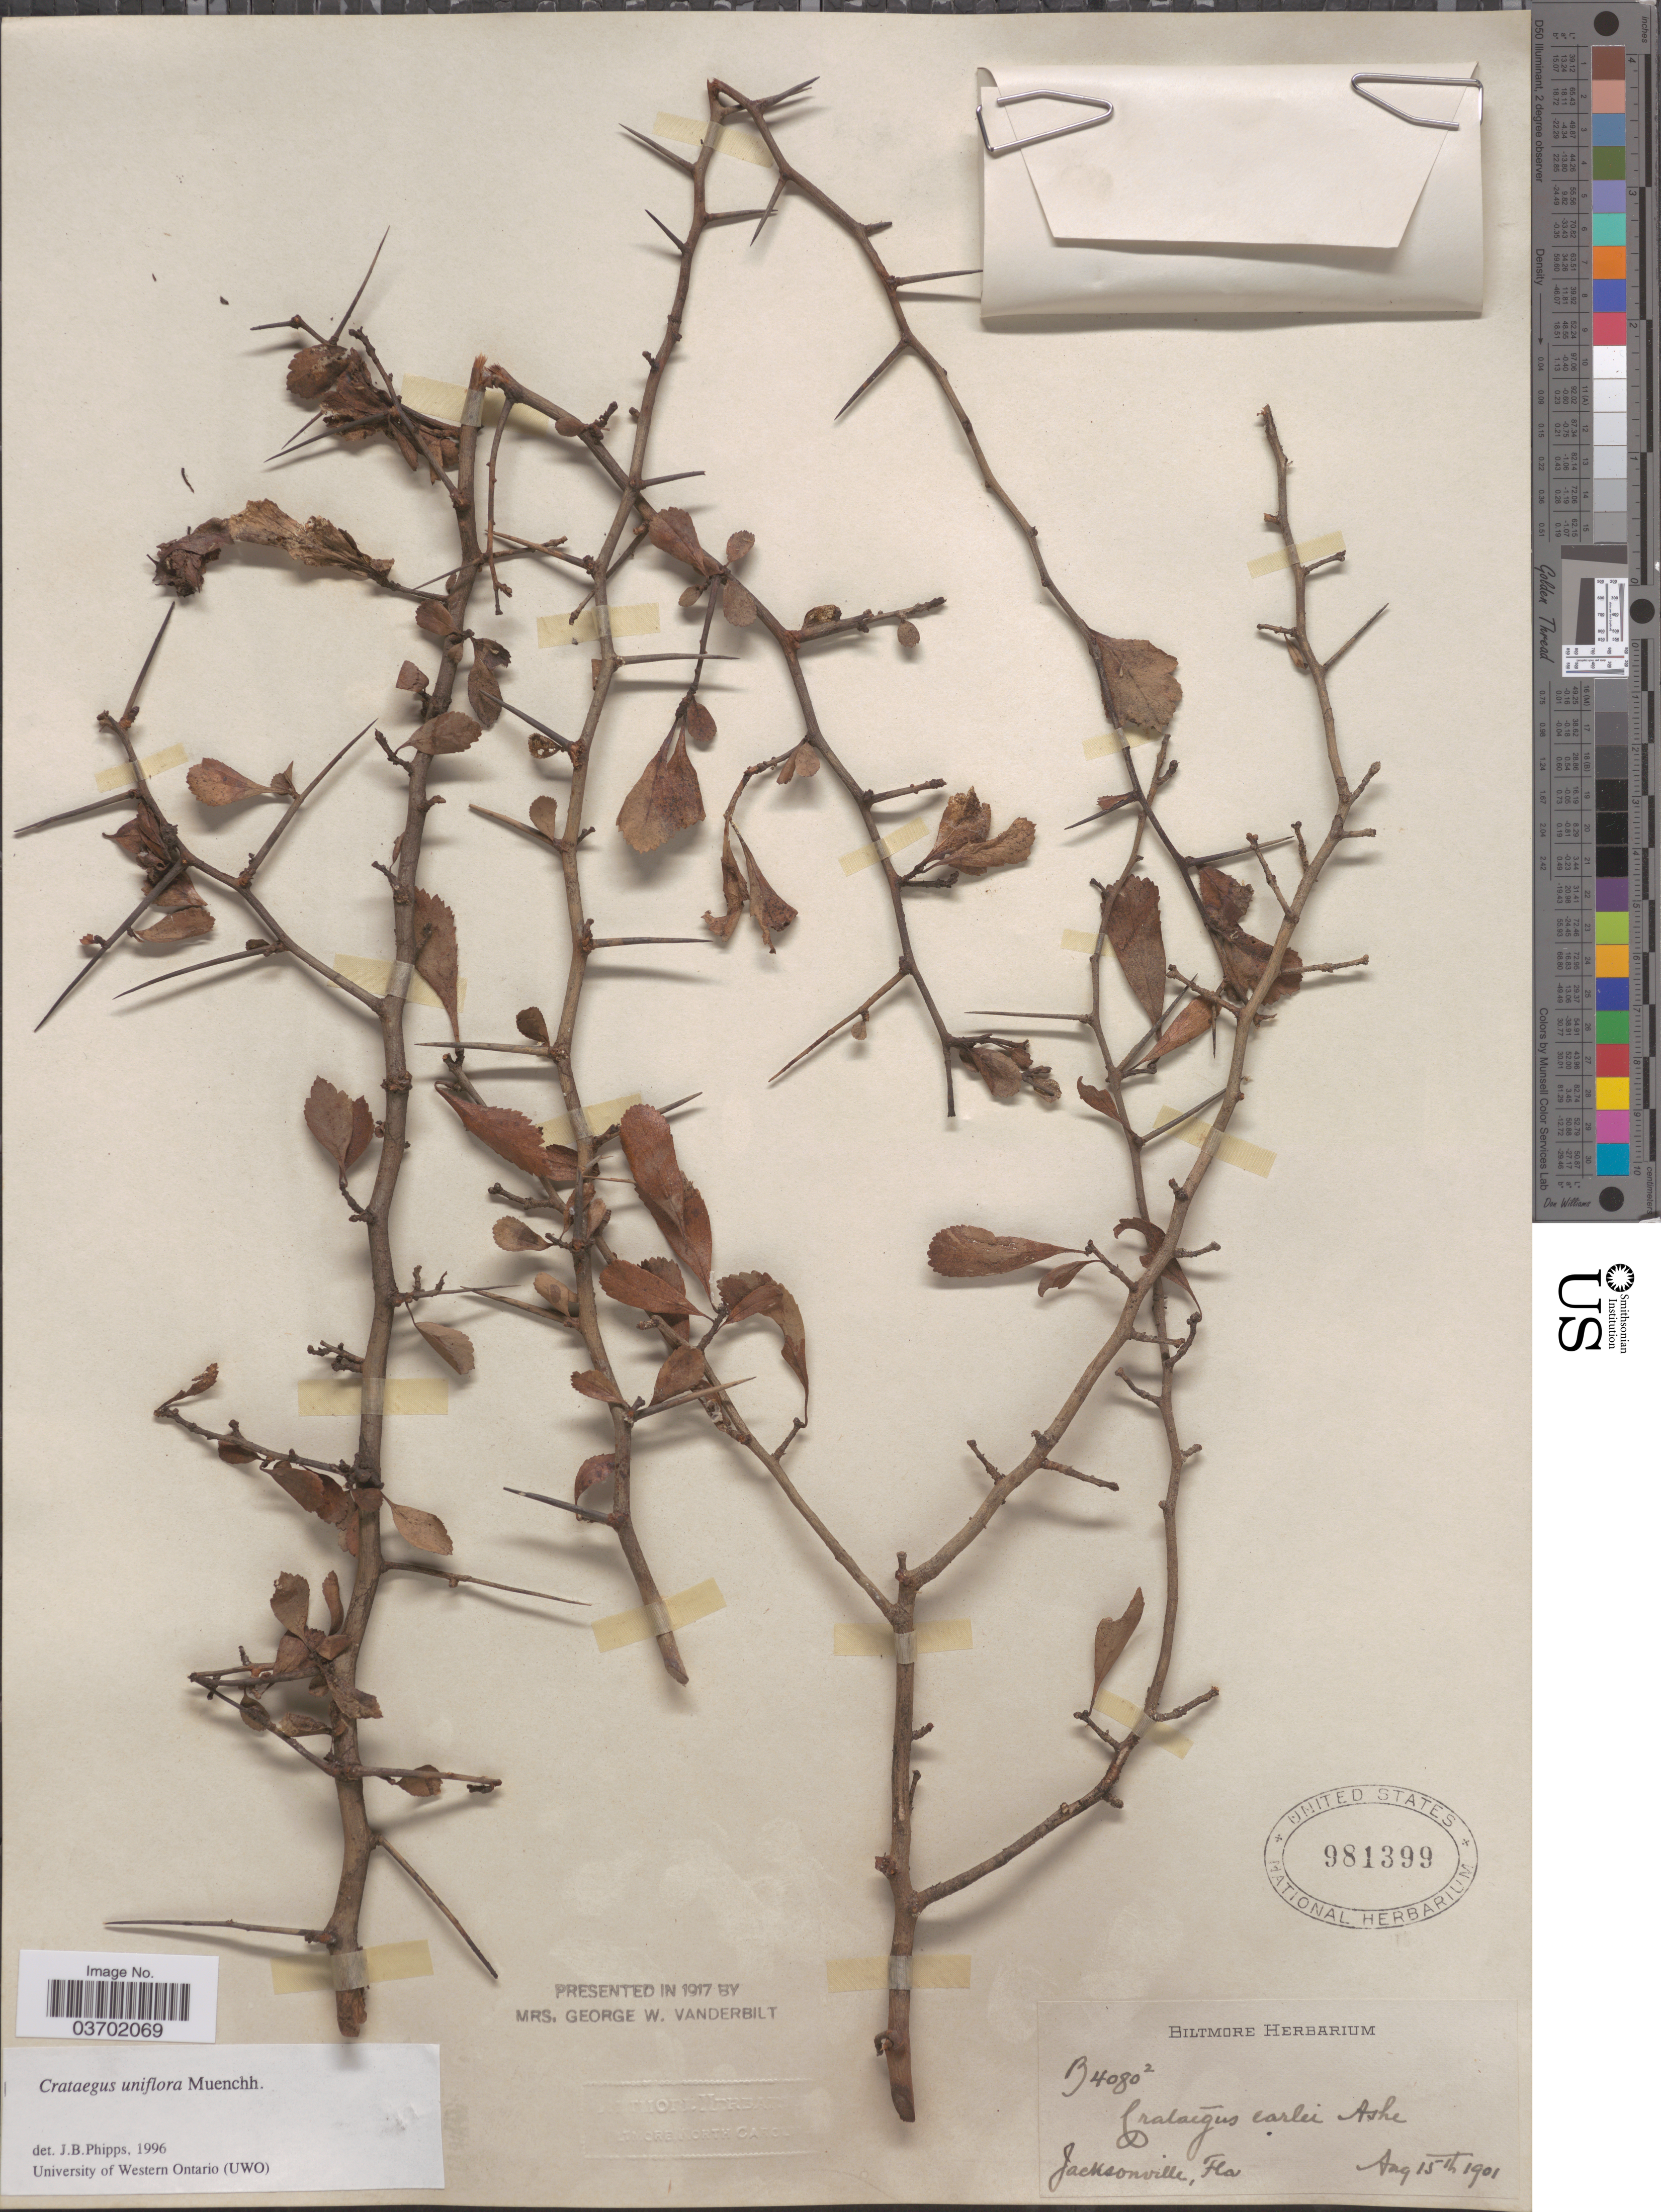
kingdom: Plantae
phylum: Tracheophyta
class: Magnoliopsida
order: Rosales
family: Rosaceae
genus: Crataegus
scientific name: Crataegus uniflora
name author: Münchh.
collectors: ex herb. Biltmore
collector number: B40802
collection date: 1901-08-15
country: United States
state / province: Florida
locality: Jacksonville.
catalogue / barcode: US 981399